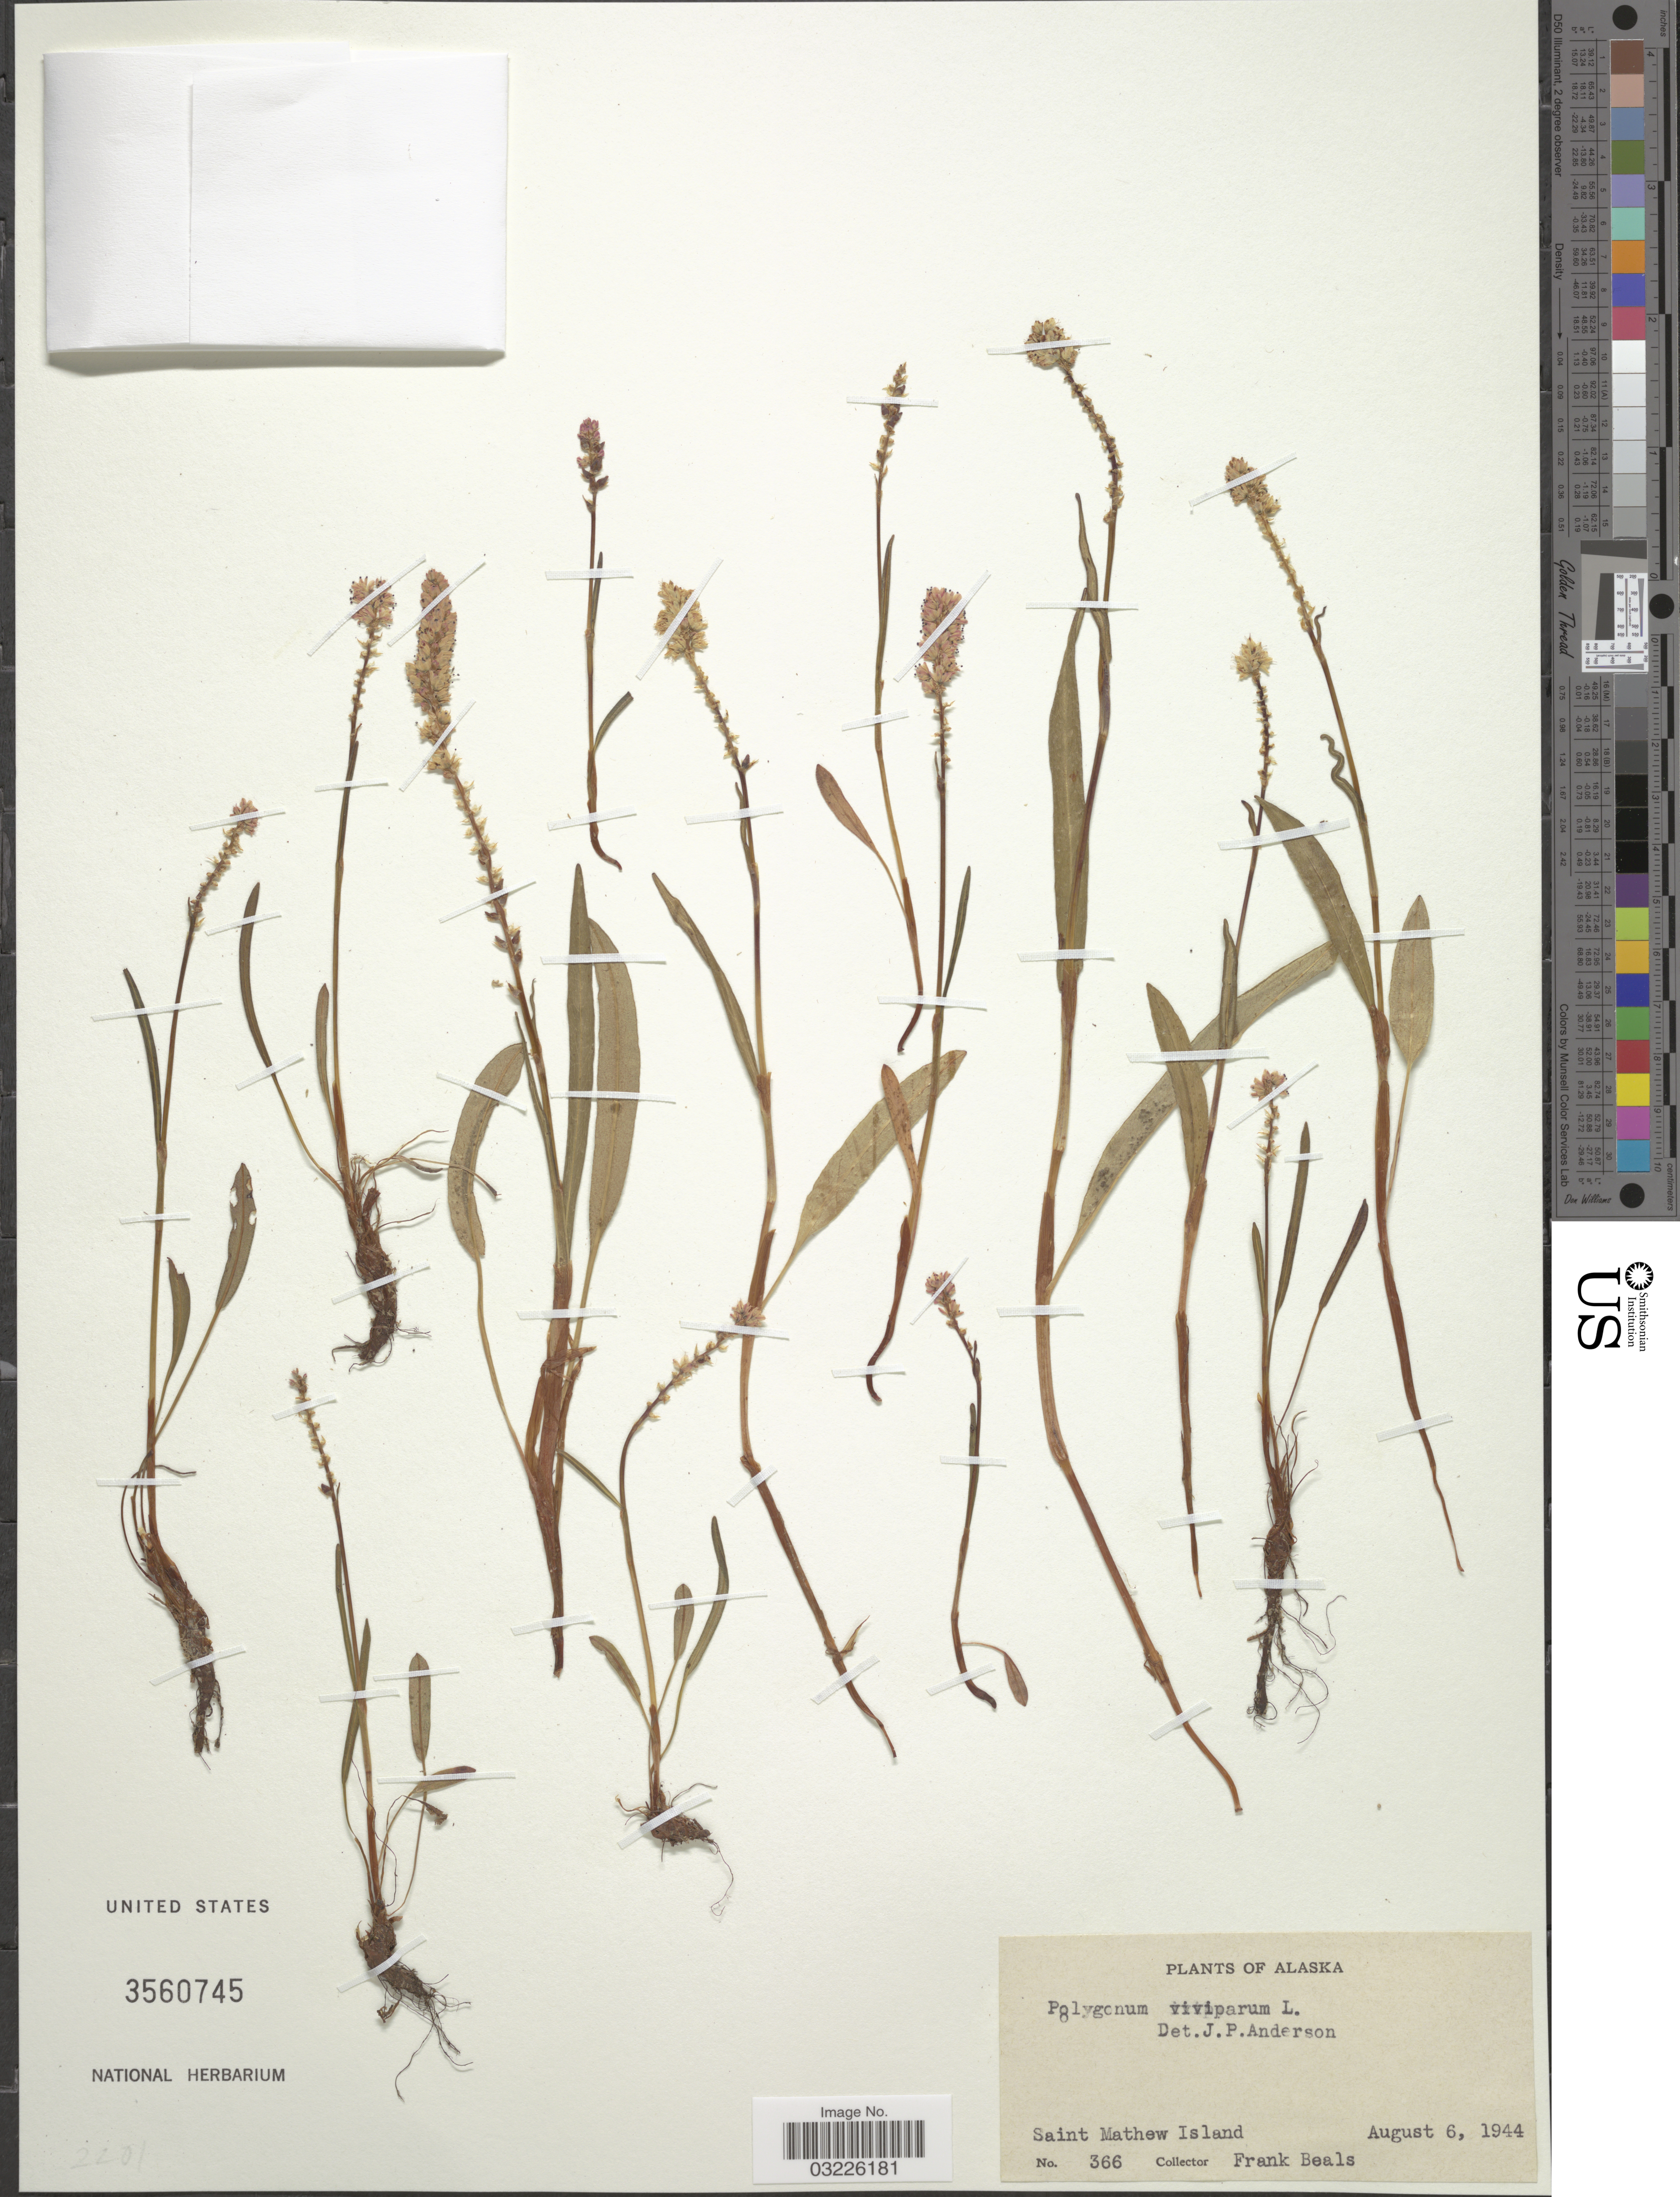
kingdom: Plantae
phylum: Tracheophyta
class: Magnoliopsida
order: Caryophyllales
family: Polygonaceae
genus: Bistorta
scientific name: Bistorta vivipara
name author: (L.) Delarbre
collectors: F. Beals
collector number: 366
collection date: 1944-08-06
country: United States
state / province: Alaska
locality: Saint Mathew Island.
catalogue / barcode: US 3560745